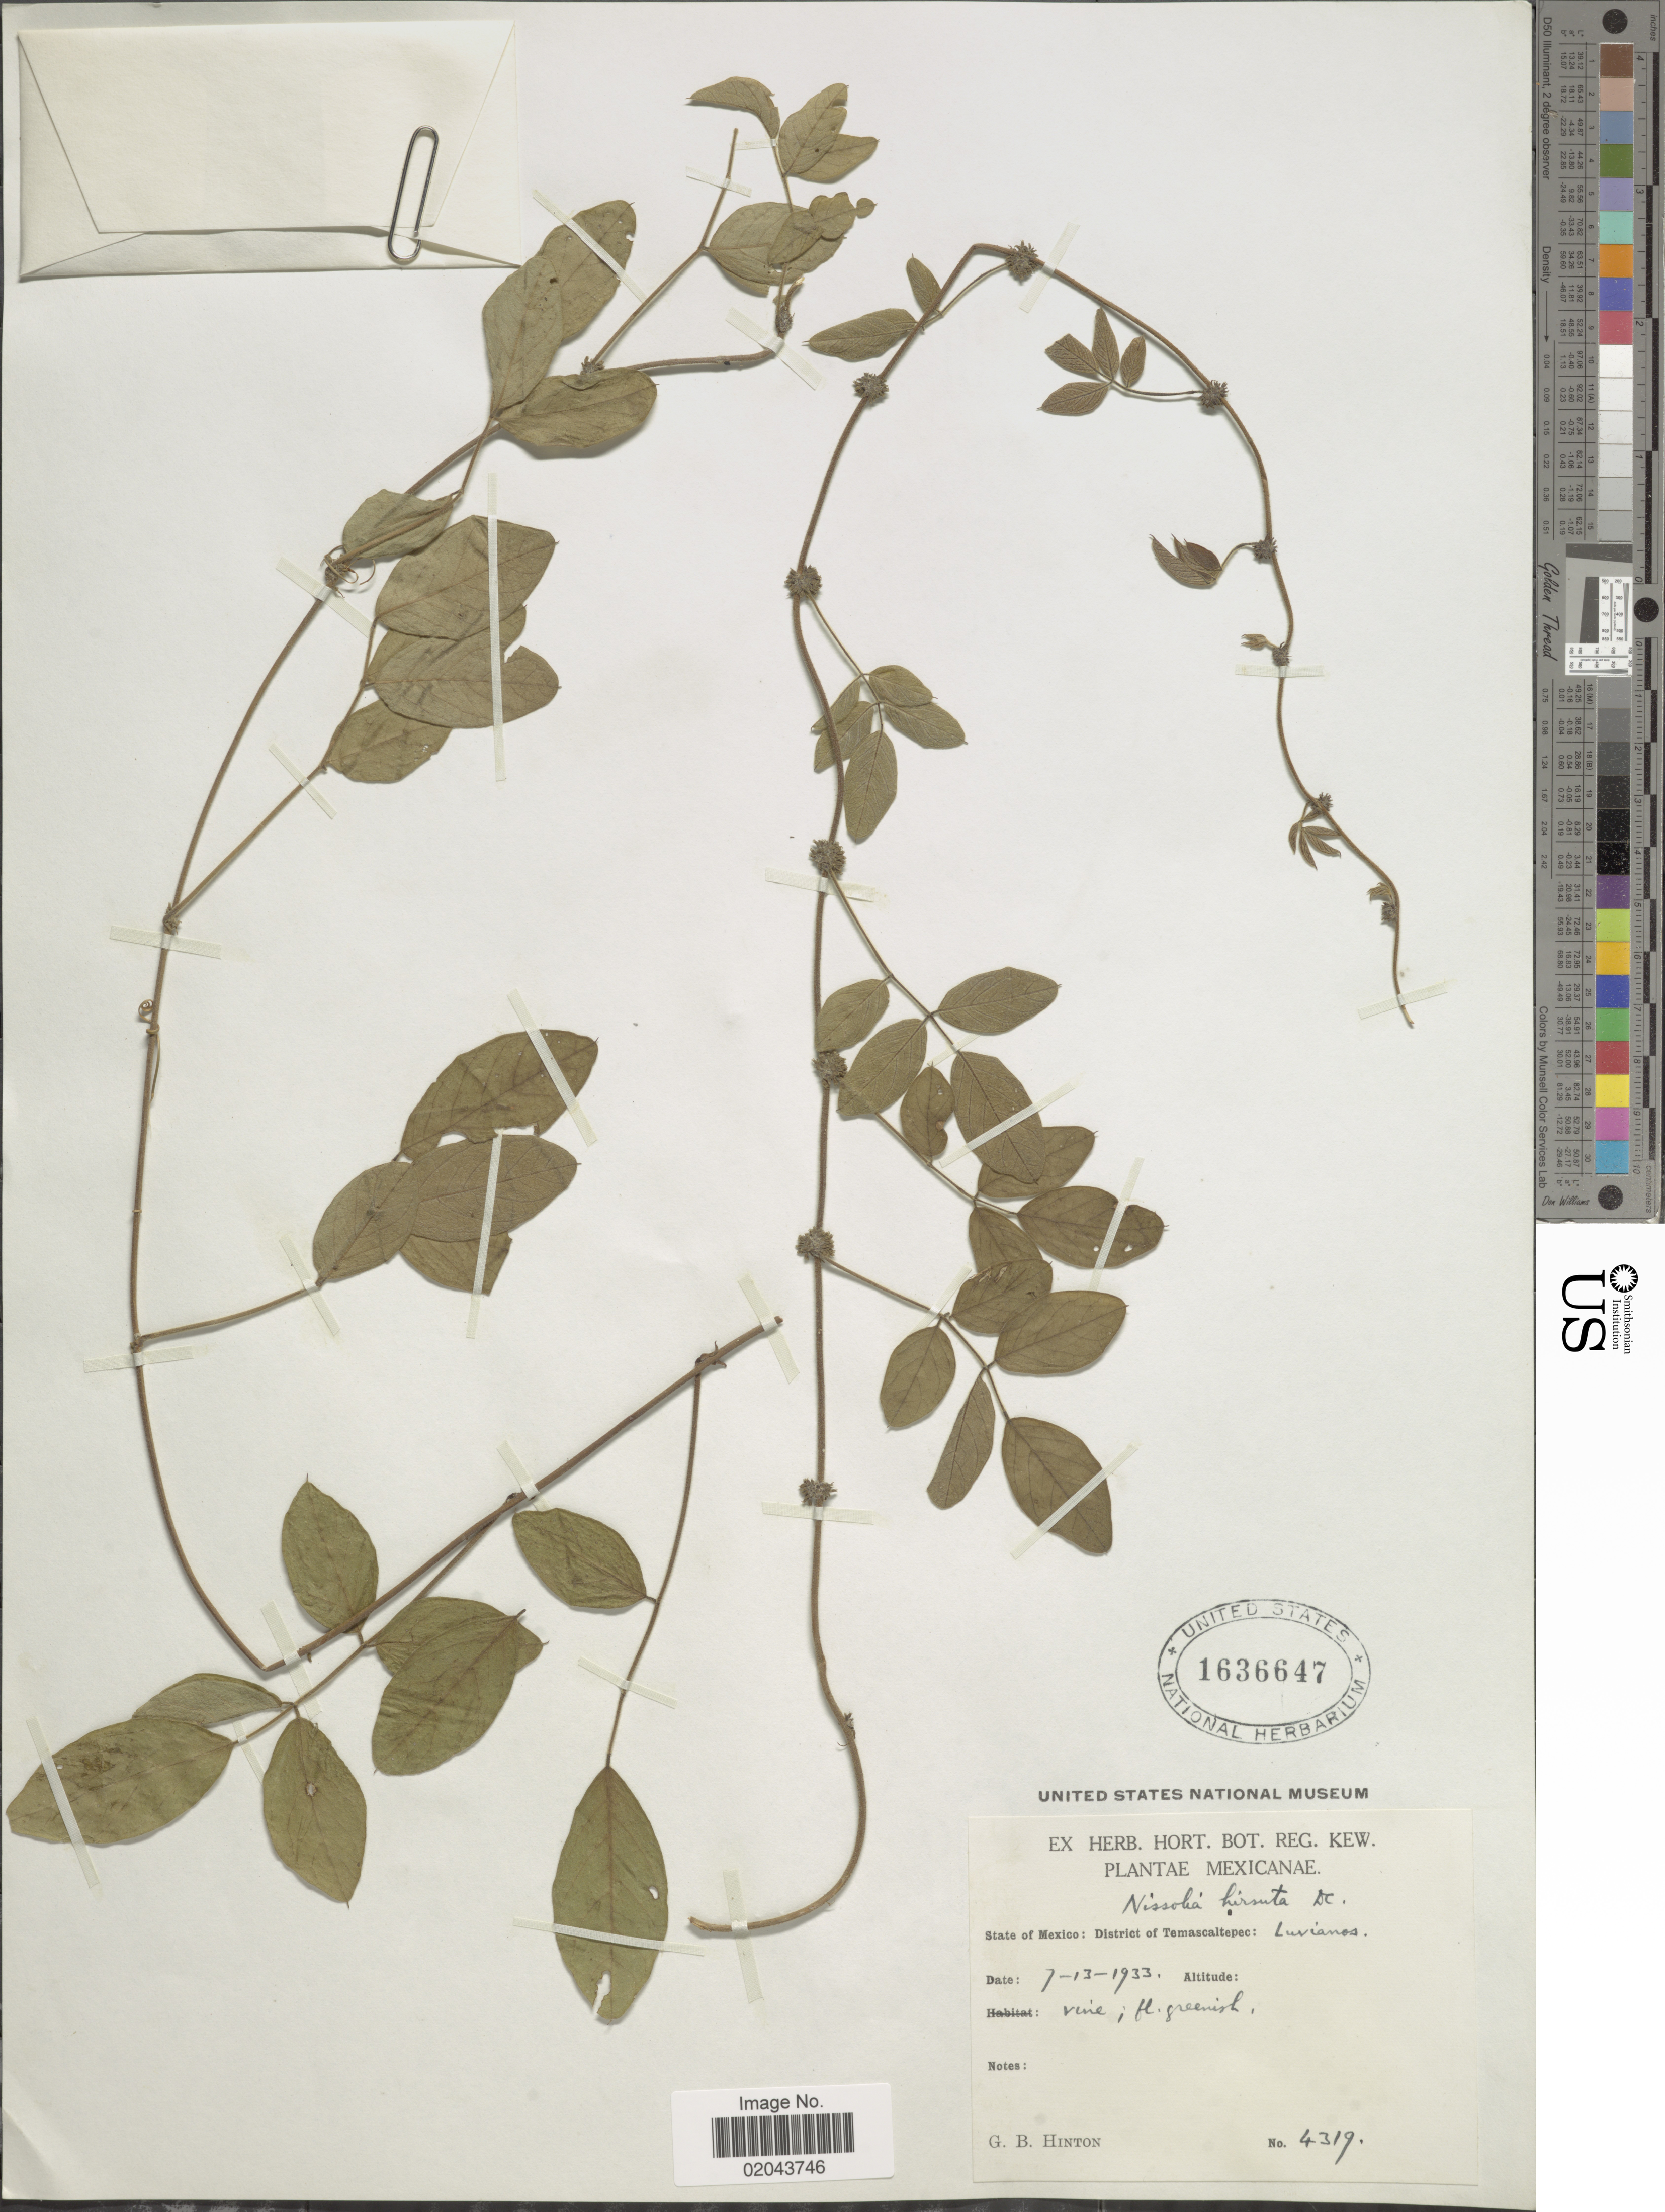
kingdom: Plantae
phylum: Tracheophyta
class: Magnoliopsida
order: Fabales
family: Fabaceae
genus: Nissolia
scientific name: Nissolia microptera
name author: Poir.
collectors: G. B. Hinton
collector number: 4319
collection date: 1933-07-13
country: Mexico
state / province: México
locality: District of Temascaltepec: Luvianos.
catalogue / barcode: US 1636647